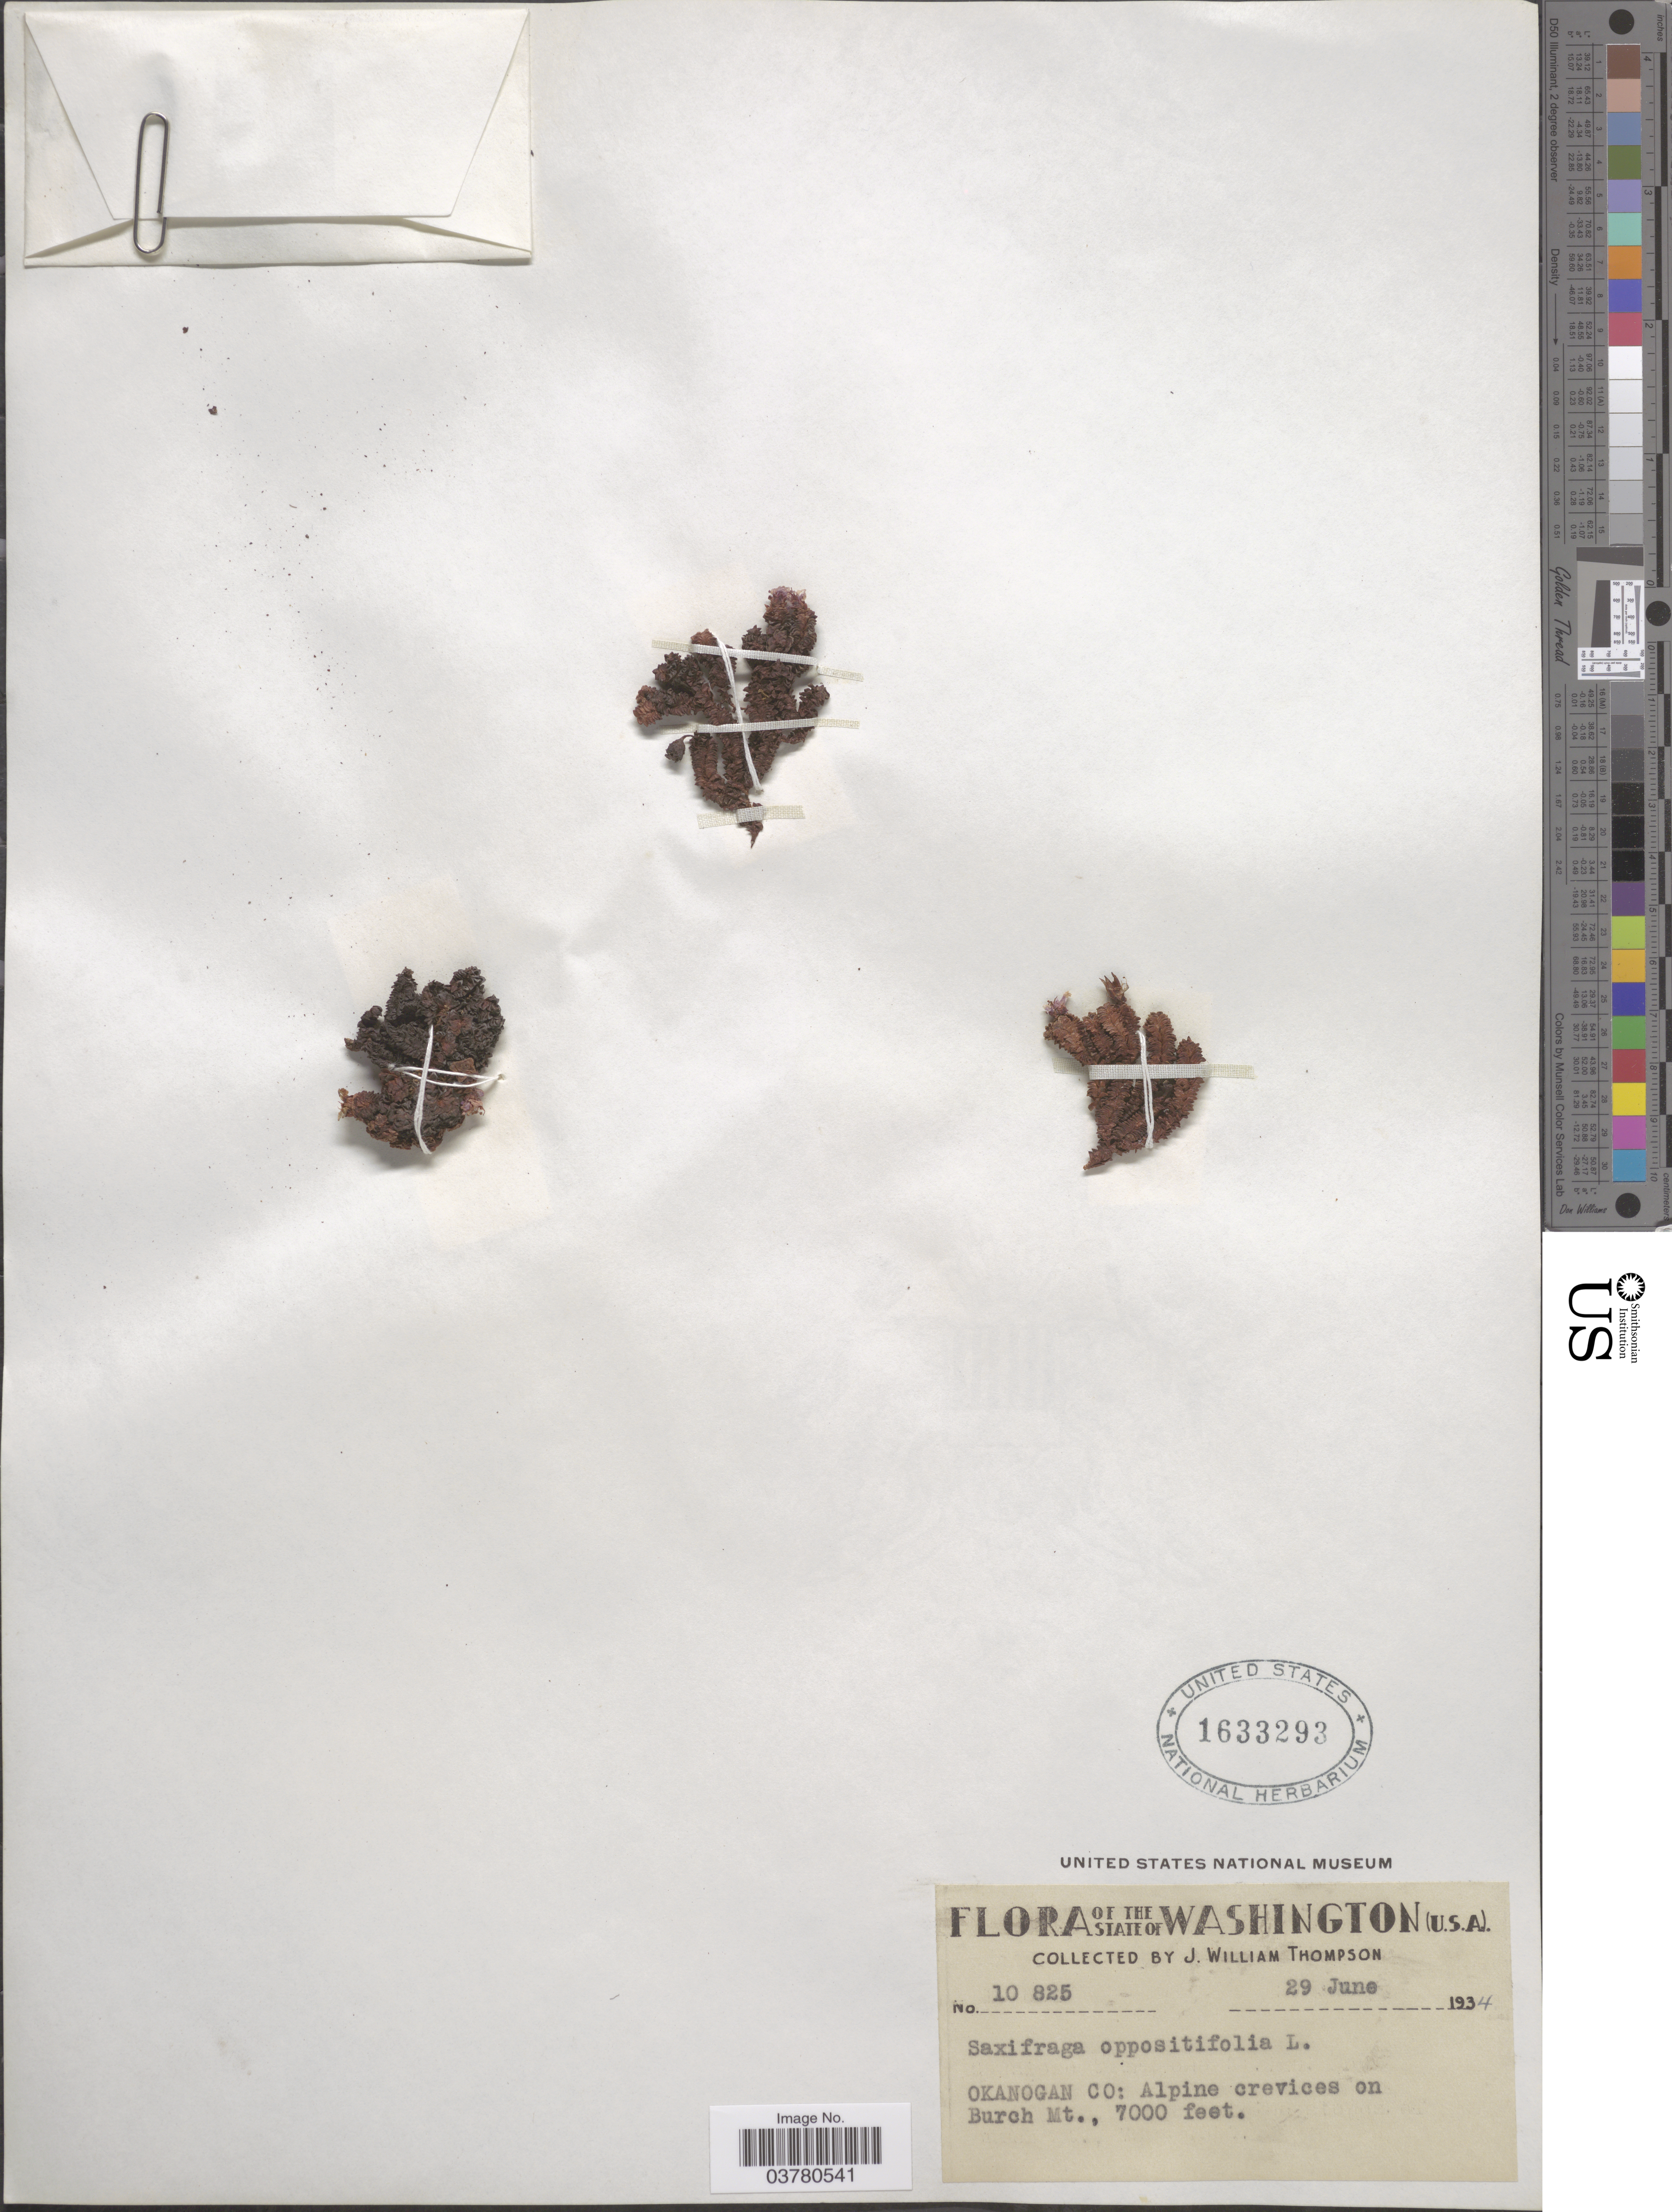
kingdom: Plantae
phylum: Tracheophyta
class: Magnoliopsida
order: Saxifragales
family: Saxifragaceae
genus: Saxifraga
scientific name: Saxifraga oppositifolia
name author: L.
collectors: J. W. Thompson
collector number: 10825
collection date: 1934-06-29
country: United States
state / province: Washington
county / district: Okanogan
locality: Okanogan Co: Alpine crevices on Burch Mt.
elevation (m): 2134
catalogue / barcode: US 1633293